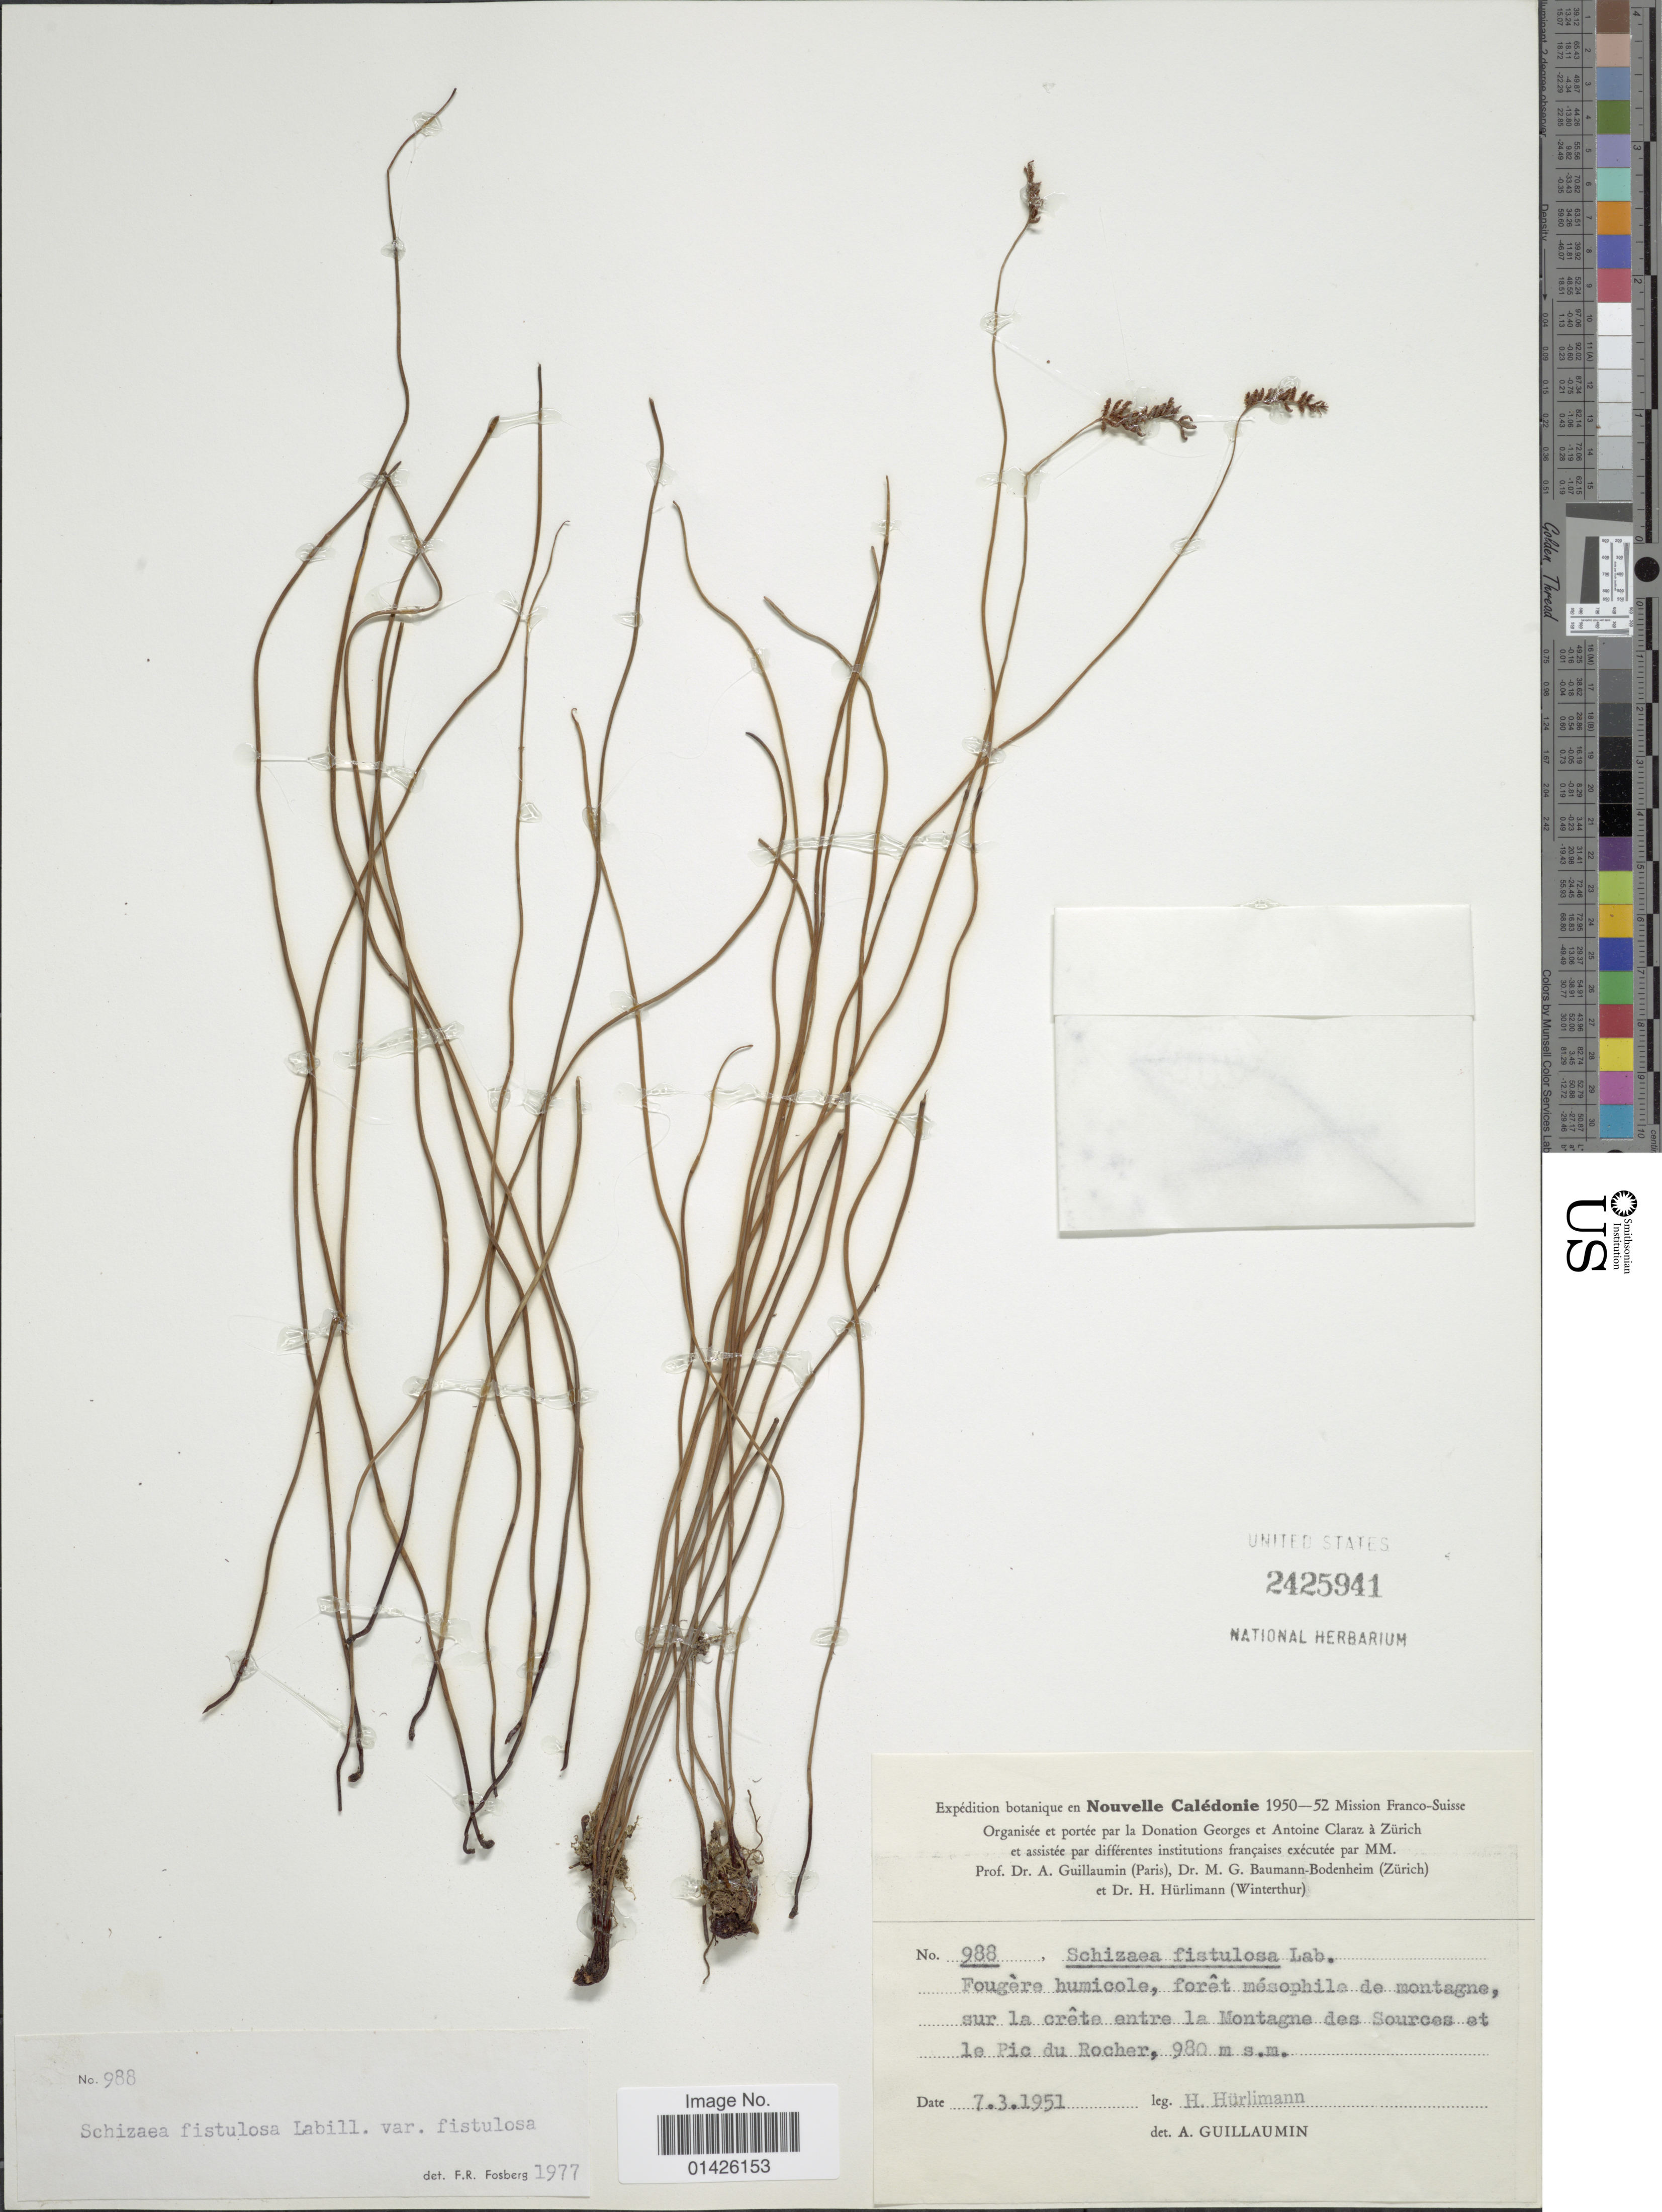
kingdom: Plantae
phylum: Tracheophyta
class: Polypodiopsida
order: Schizaeales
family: Schizaeaceae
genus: Schizaea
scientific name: Schizaea fistulosa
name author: Labill.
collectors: H. Hürlimann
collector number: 988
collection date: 1951-03-07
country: New Caledonia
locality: Forêt mésophile de montagne, sur le crêta entre l Montagne des Sources et le Pic du Rocher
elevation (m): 980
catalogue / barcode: US 2425941